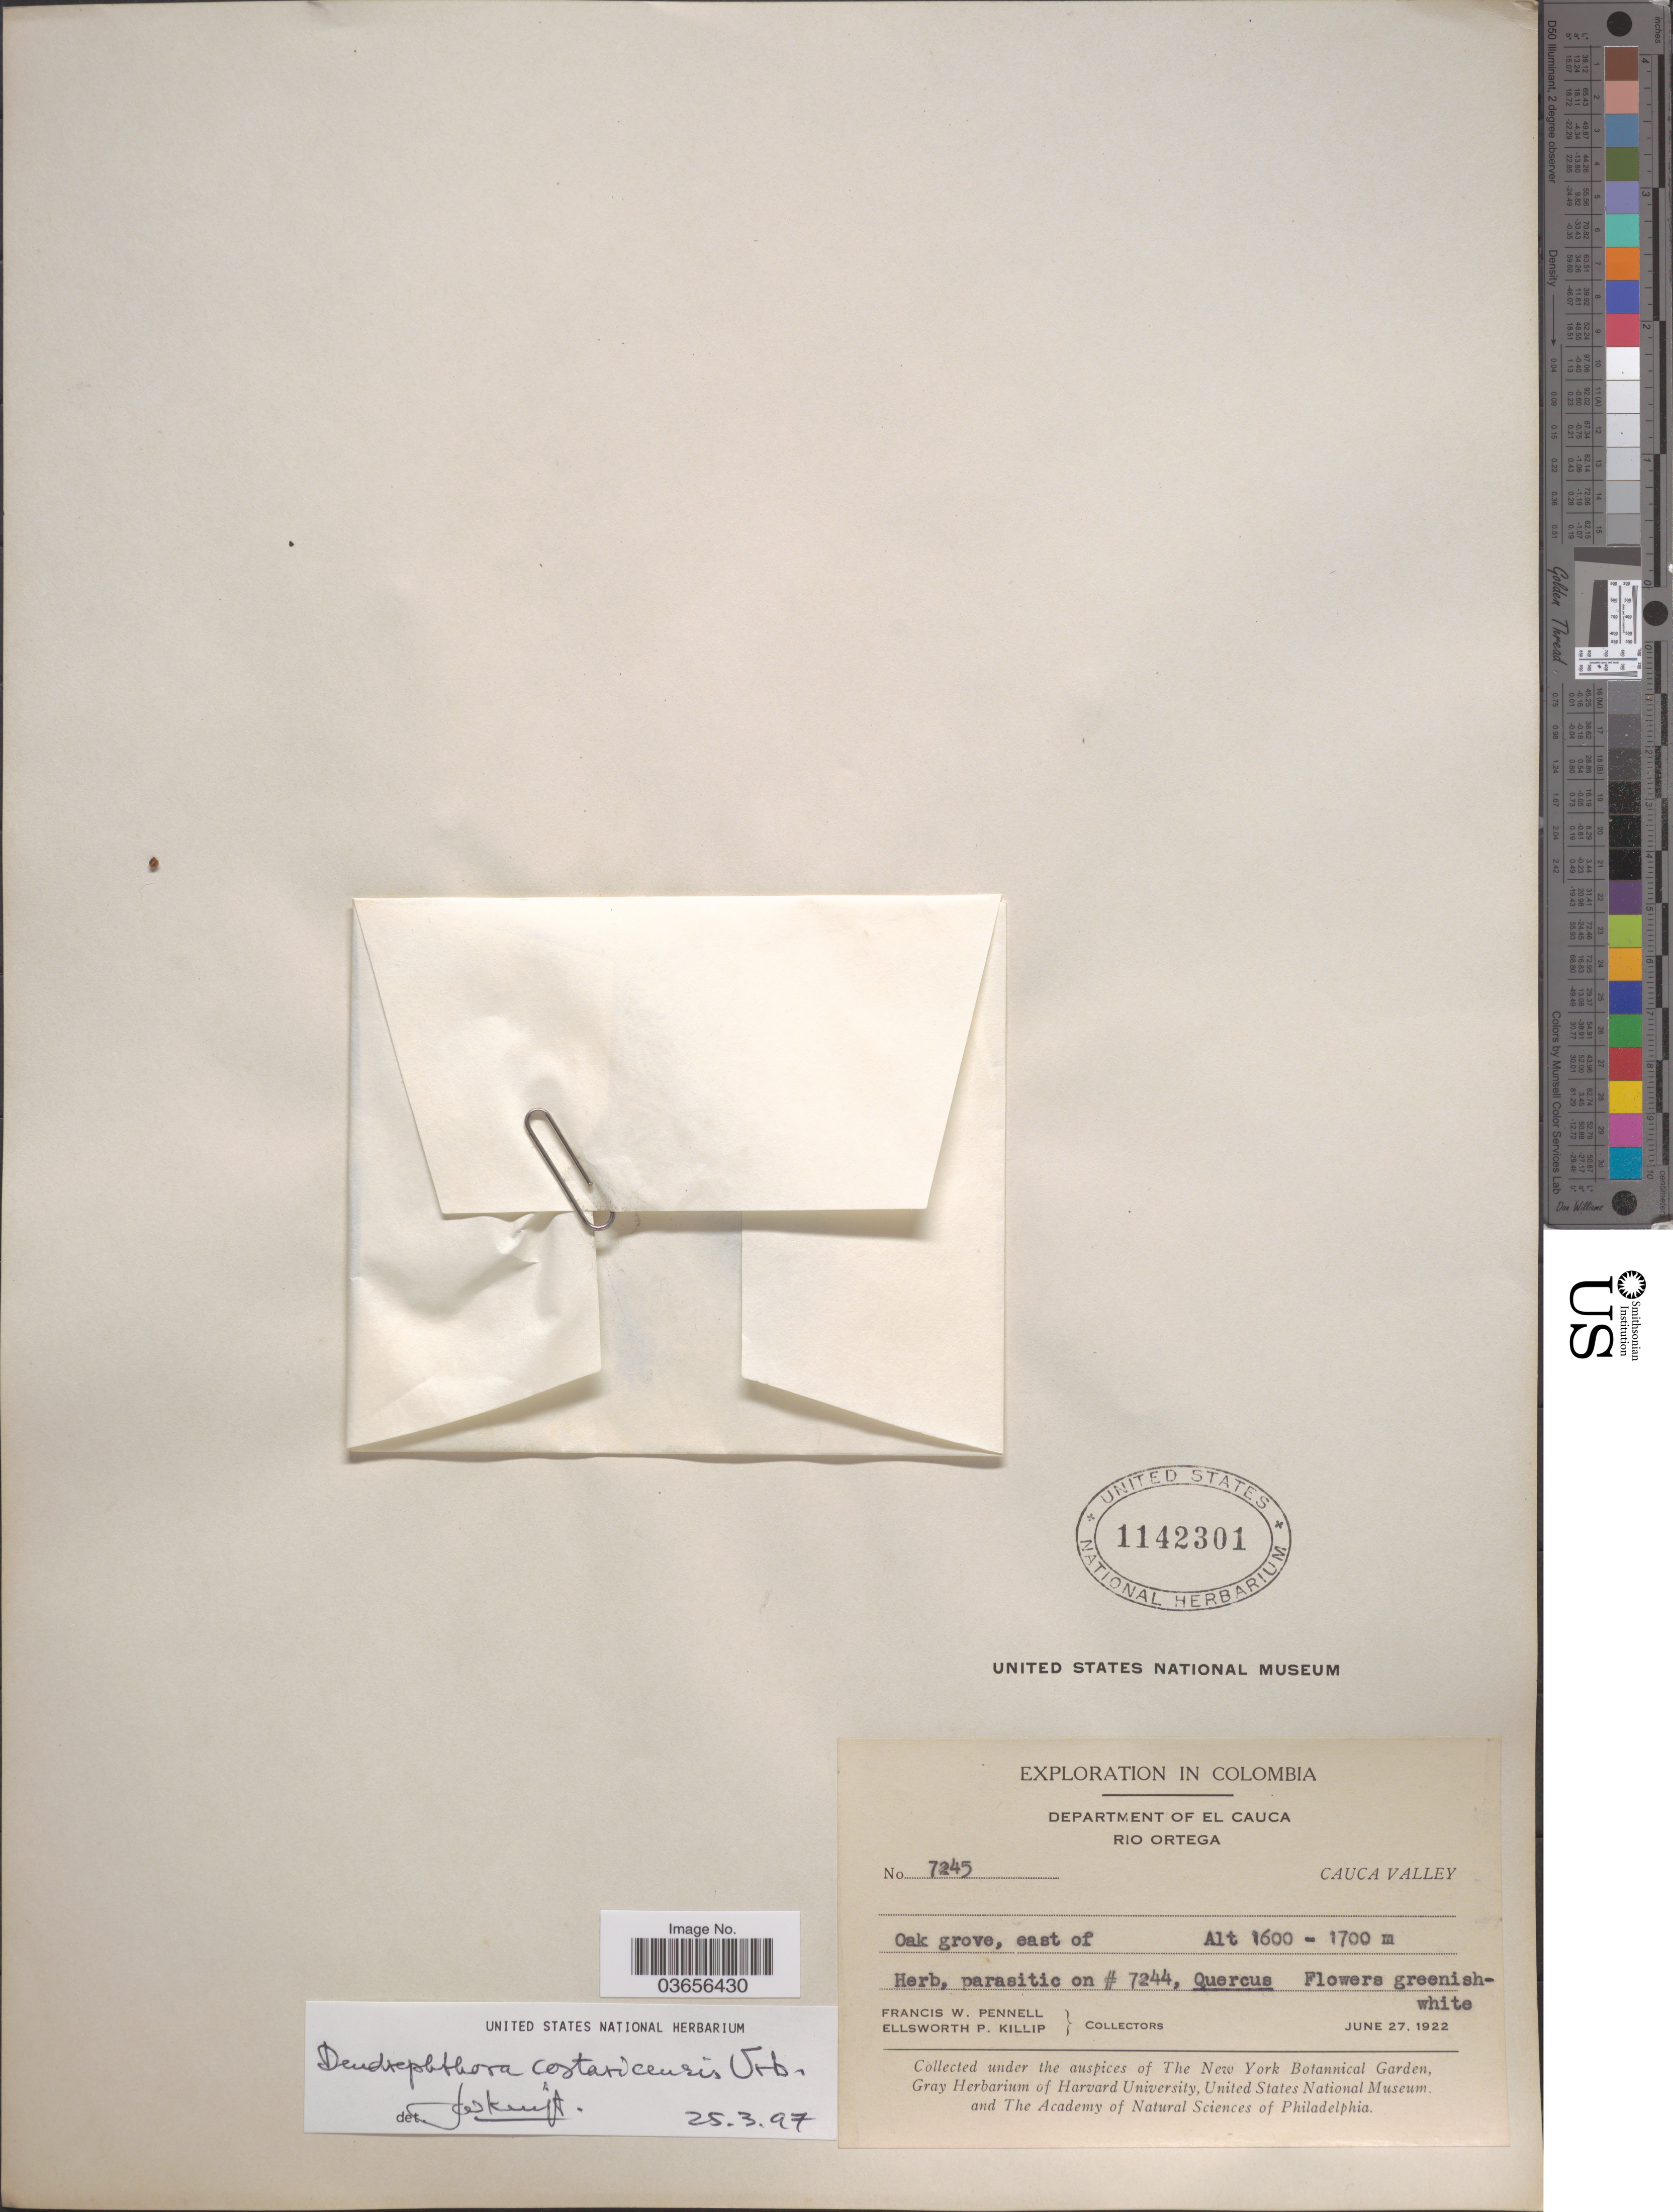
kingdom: Plantae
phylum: Tracheophyta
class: Magnoliopsida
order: Santalales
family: Viscaceae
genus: Dendrophthora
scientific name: Dendrophthora costaricensis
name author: Urb.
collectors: F. W. Pennell & E. P. Killip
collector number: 7245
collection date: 1922-06-27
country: Colombia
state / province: Cauca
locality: Department of El Cauca. Rio Ortega Cauca Valley. Oak grove, east of.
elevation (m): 1600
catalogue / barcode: US 1142301